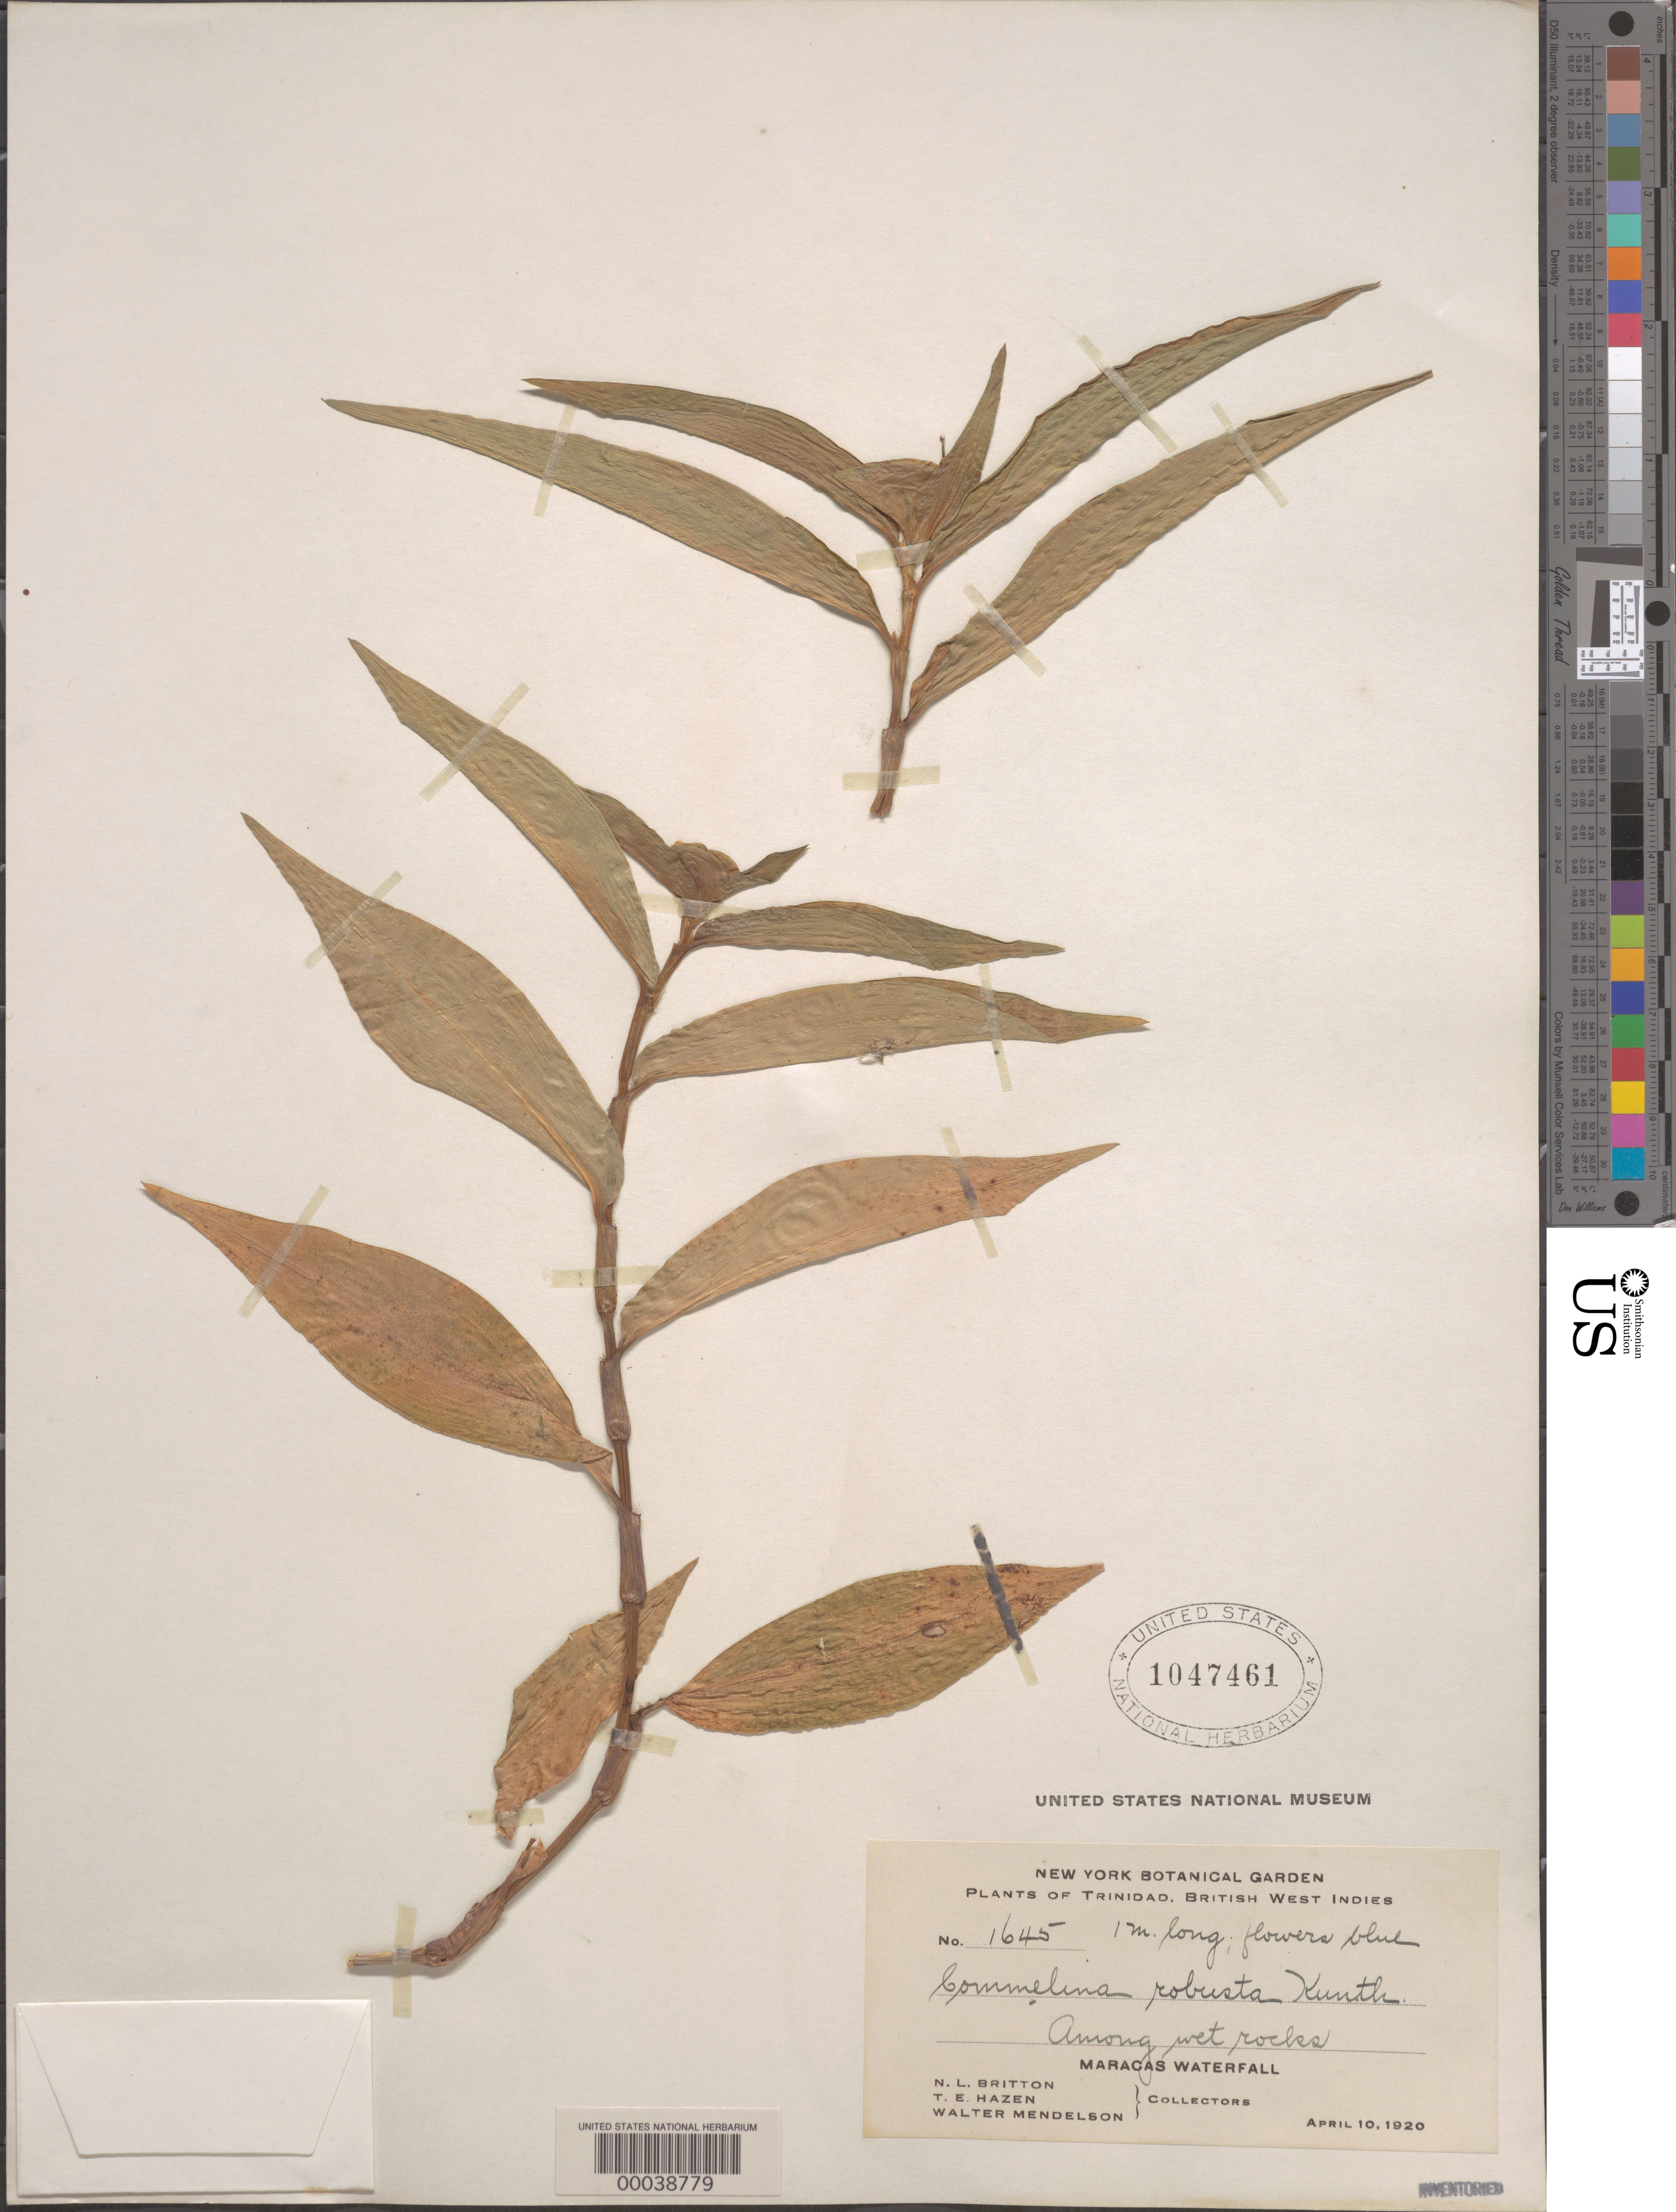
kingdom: Plantae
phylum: Tracheophyta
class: Liliopsida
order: Commelinales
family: Commelinaceae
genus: Commelina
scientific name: Commelina obliqua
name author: Vahl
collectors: N. Britton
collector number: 1645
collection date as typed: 10 Apr 1920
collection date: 1920-04-10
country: Trinidad and Tobago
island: Trinidad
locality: Marcus waterfal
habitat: Wet rocks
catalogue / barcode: US 1047461